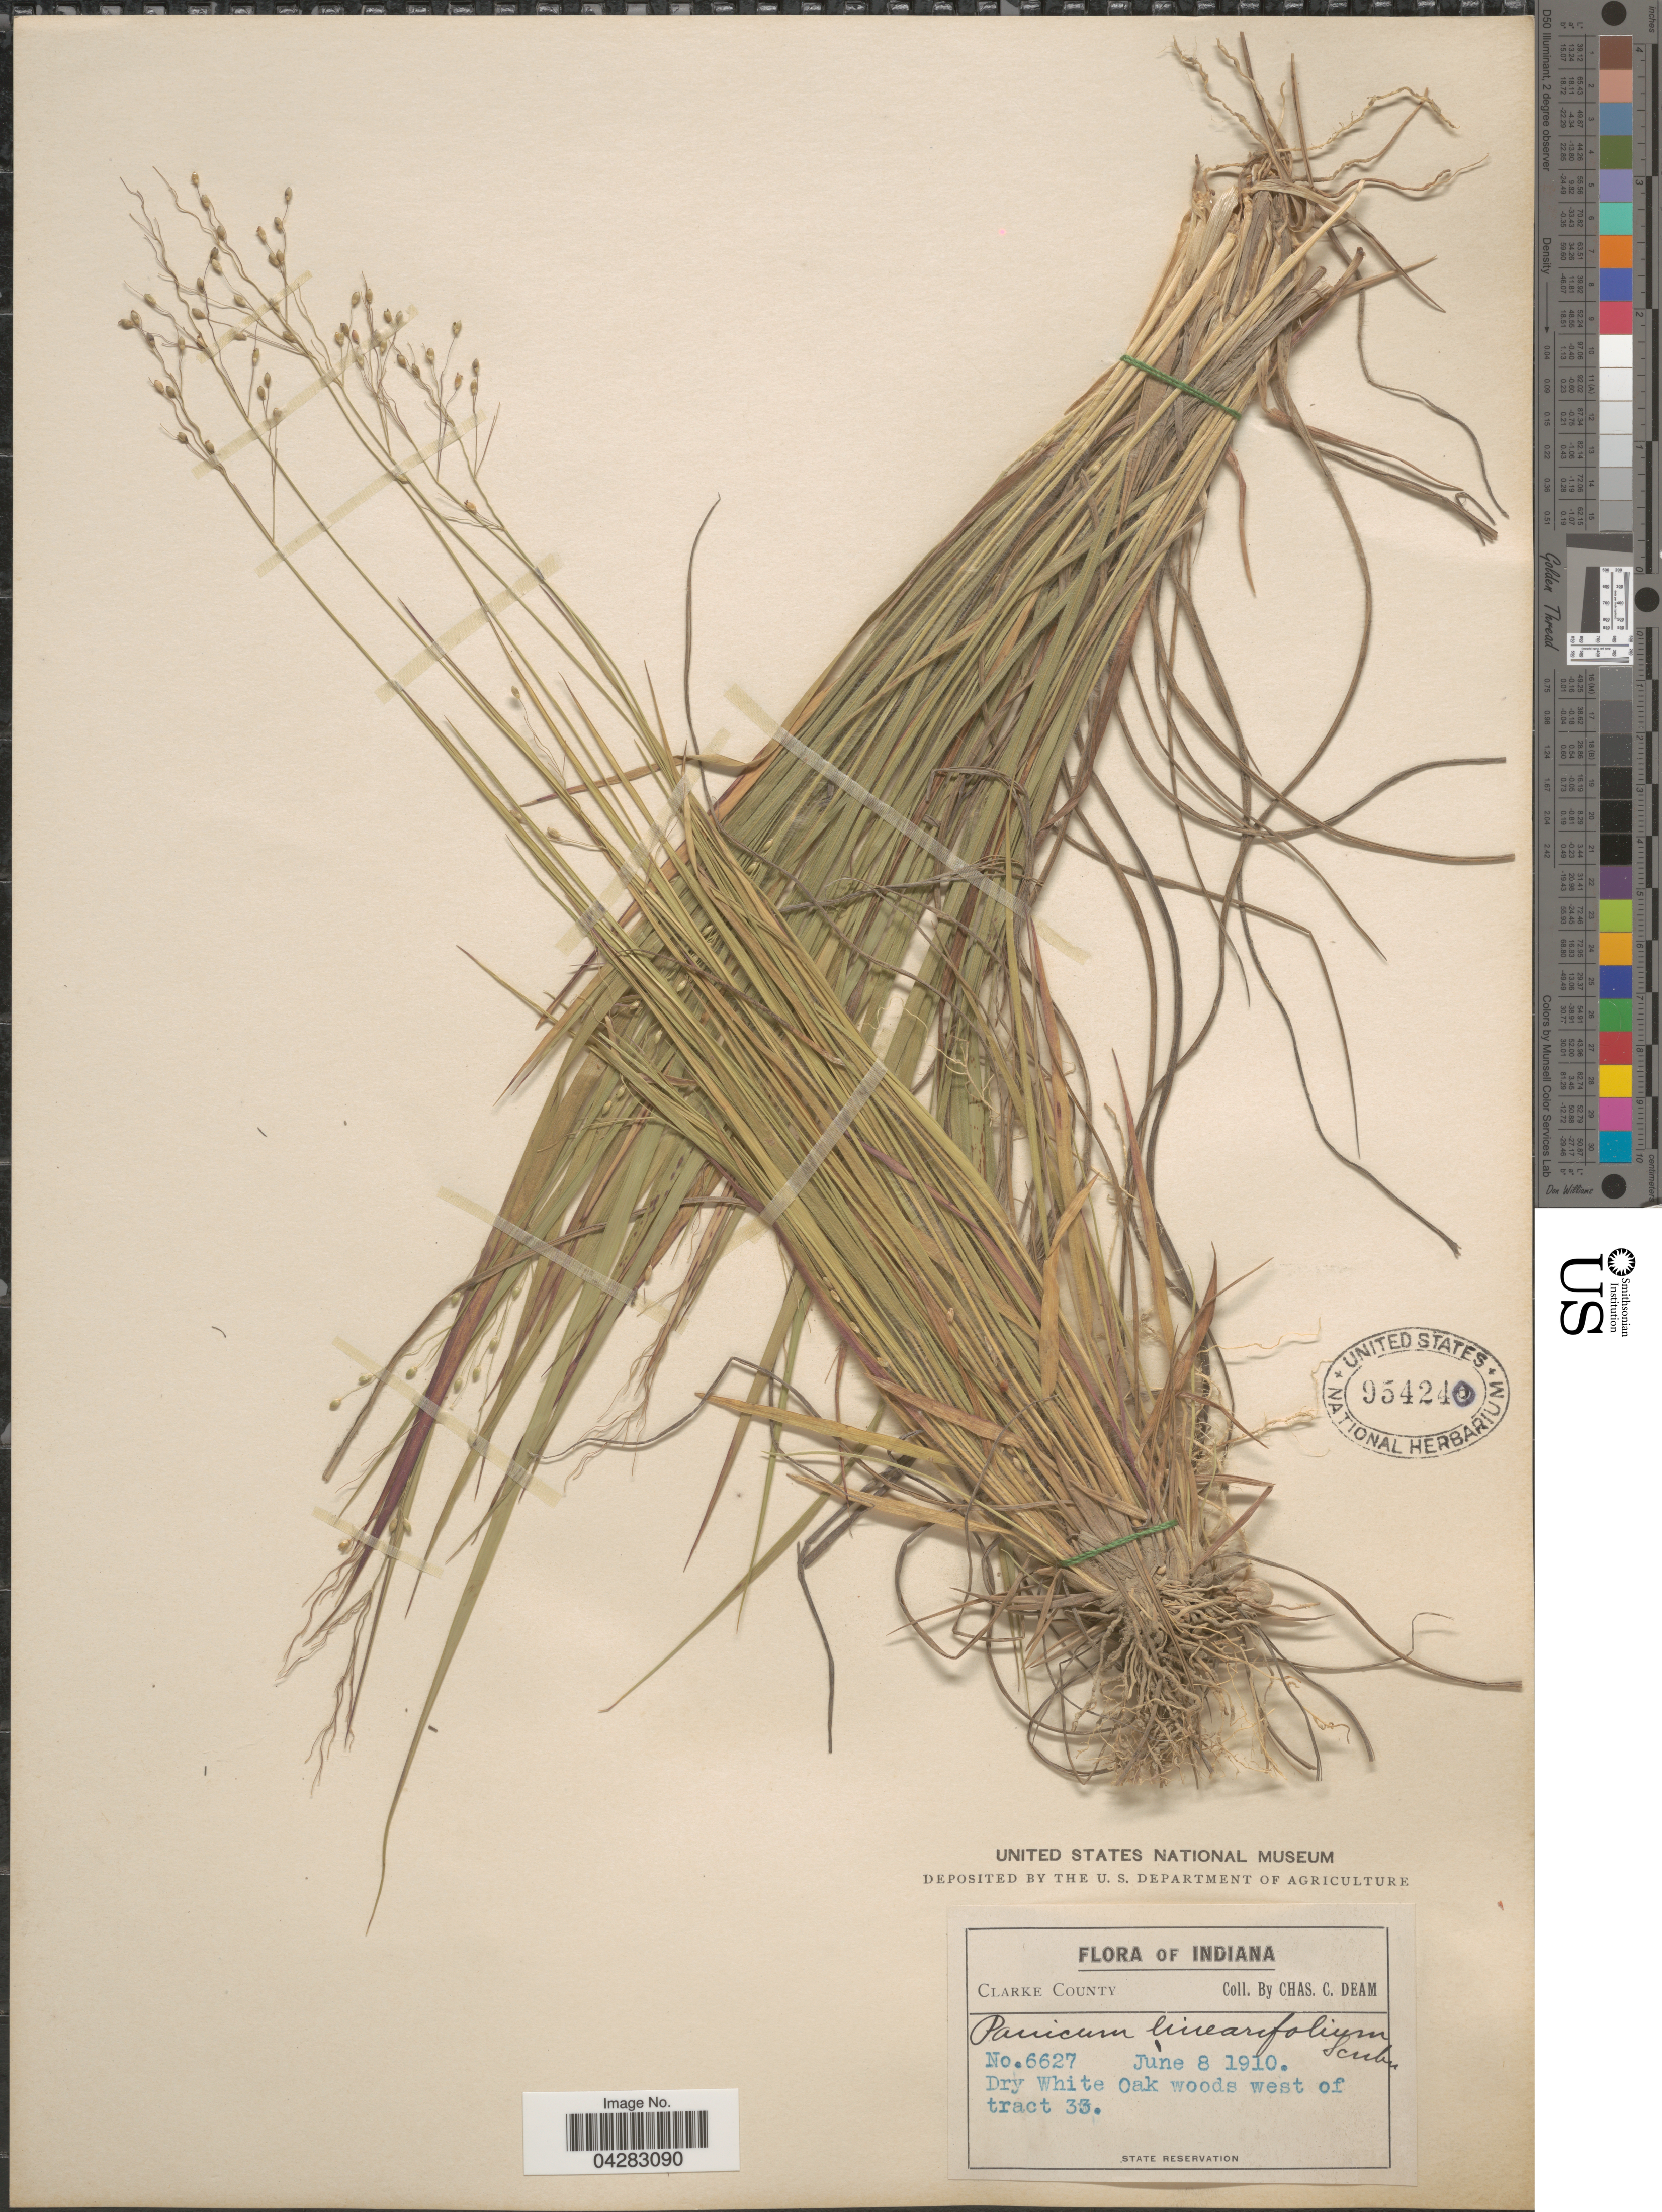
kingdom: Plantae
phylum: Tracheophyta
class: Liliopsida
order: Poales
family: Poaceae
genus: Dichanthelium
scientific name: Dichanthelium linearifolium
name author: (Scribn.) Gould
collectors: C. C. Deam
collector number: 6627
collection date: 1910-06-08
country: United States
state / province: Indiana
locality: Clarke County. Dry White Oak woods west of tract 33.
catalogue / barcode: US 954240